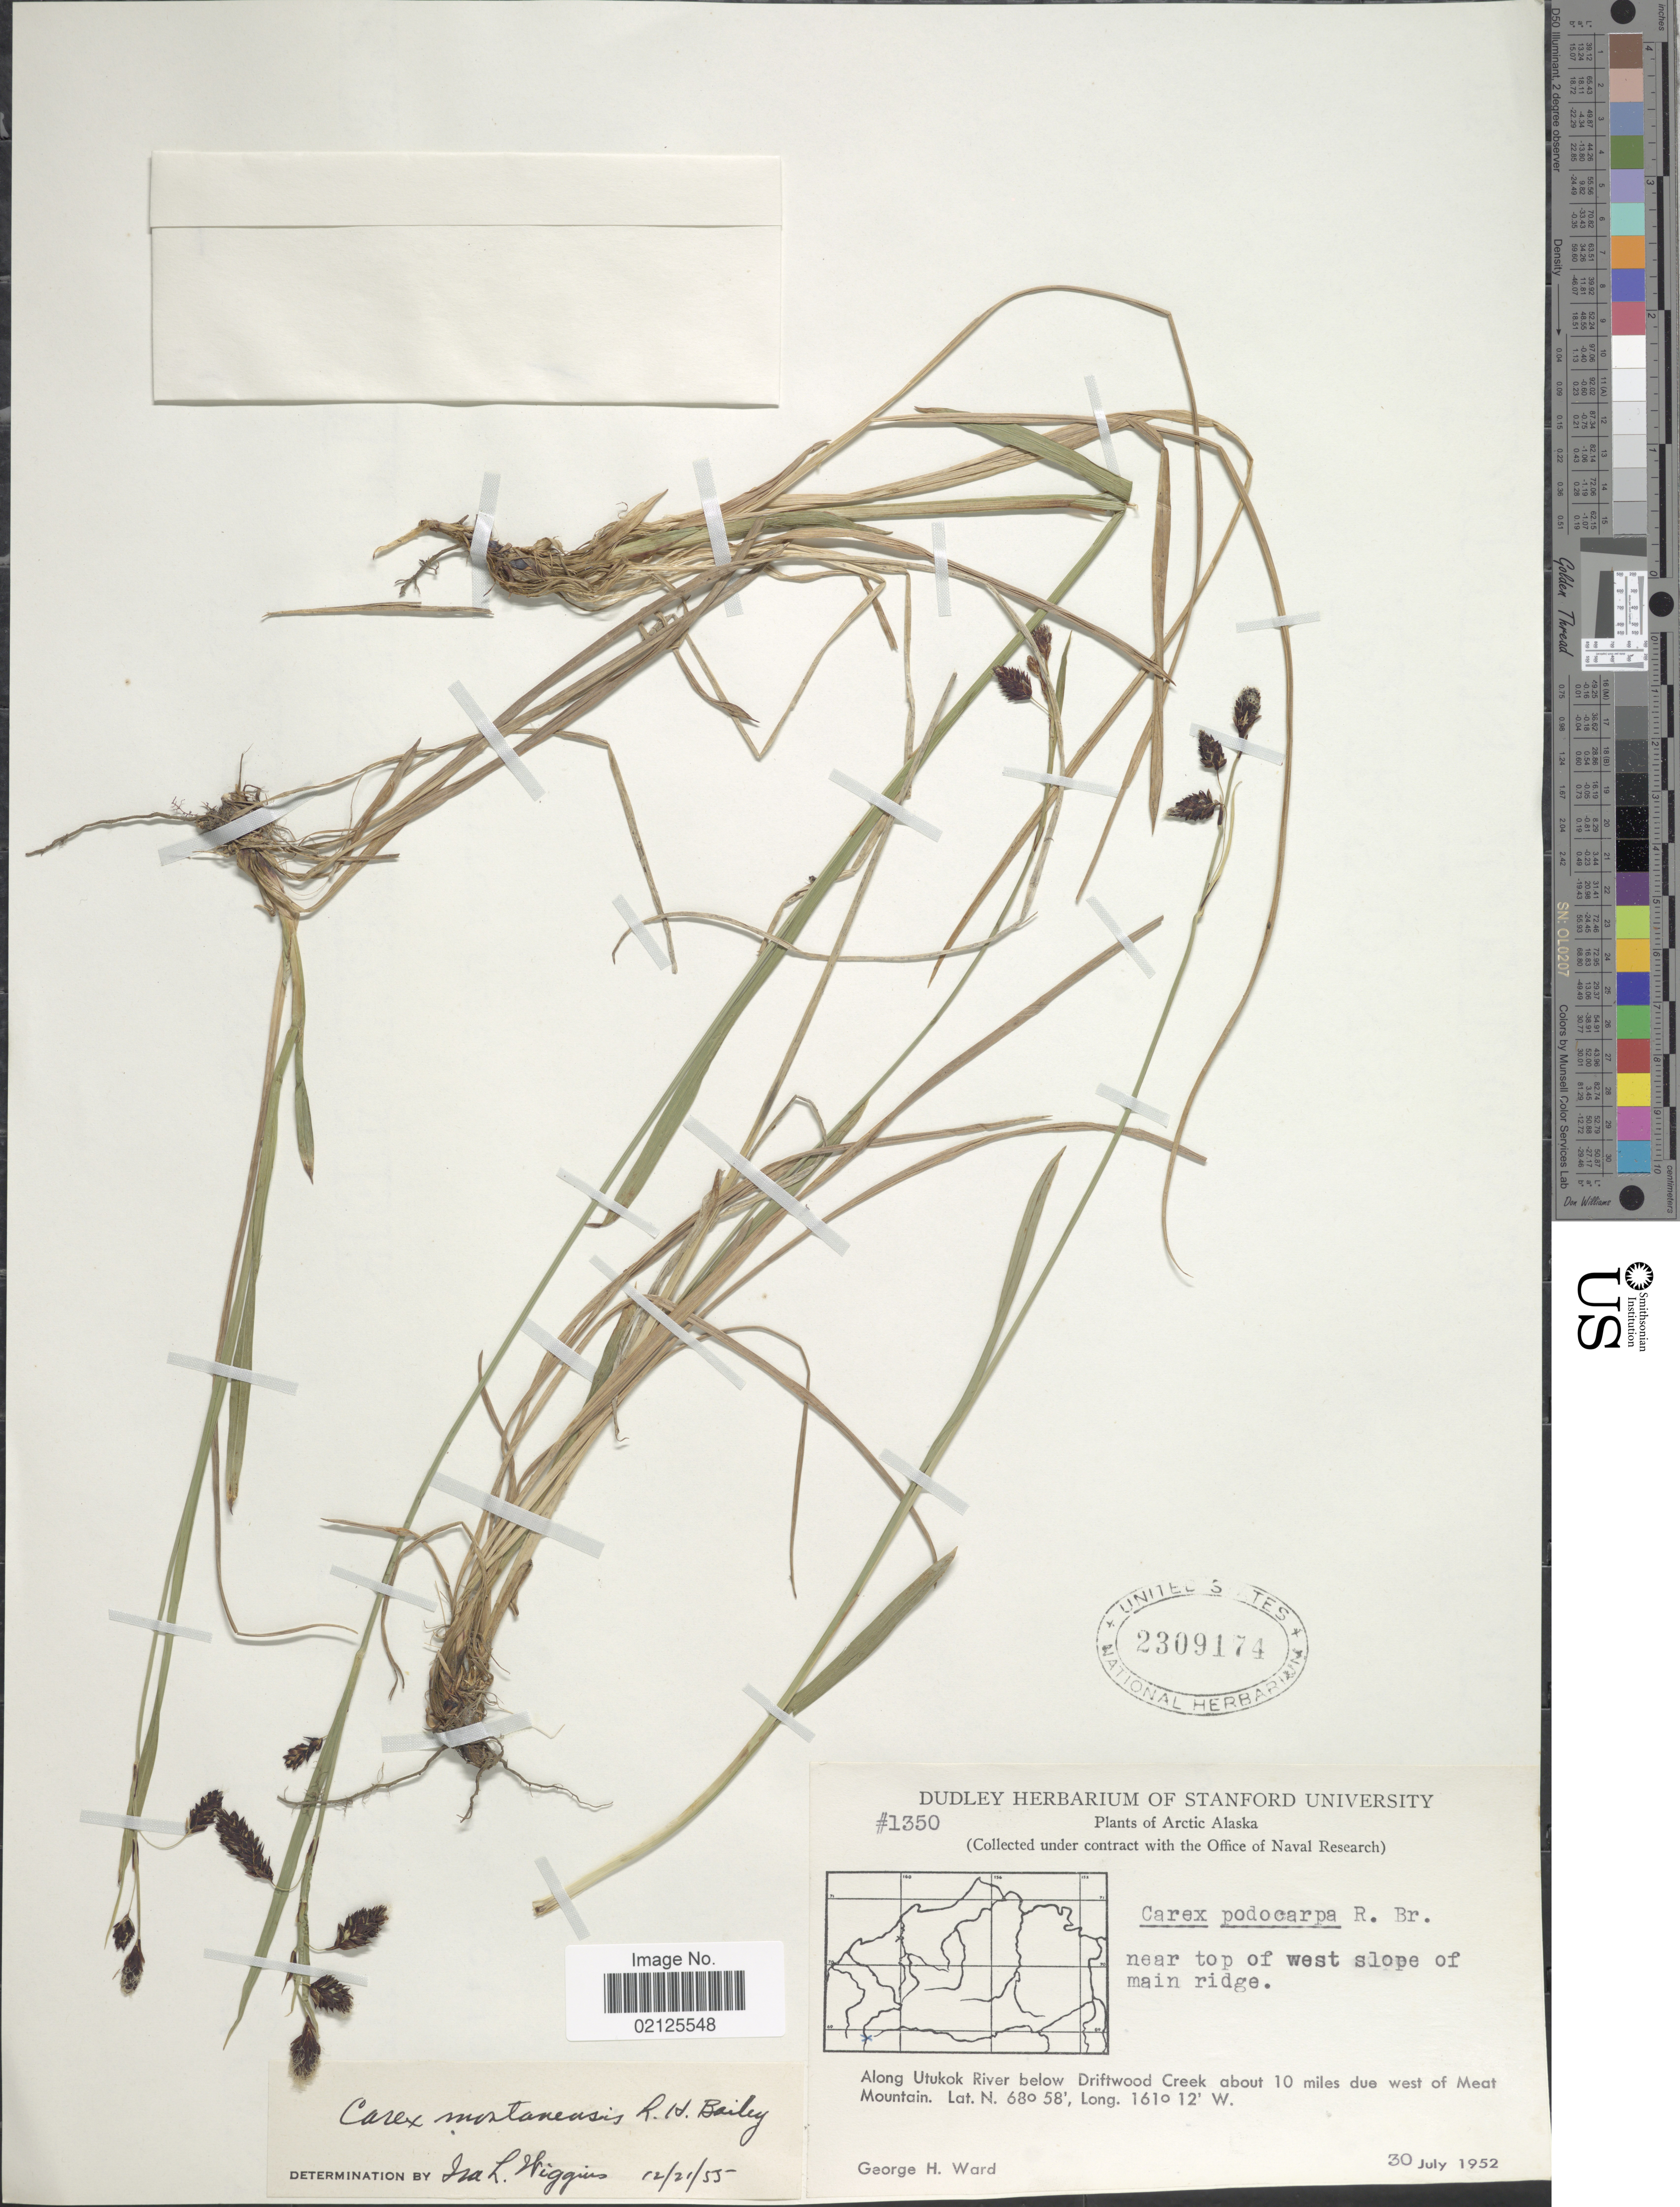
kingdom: Plantae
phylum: Tracheophyta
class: Liliopsida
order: Poales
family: Cyperaceae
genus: Carex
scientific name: Carex podocarpa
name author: R. Br.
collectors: G. H. Ward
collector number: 1350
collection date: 1952-07-30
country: United States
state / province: Alaska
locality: Arctic Alaska, near top of west slope of main ridge. Along Utukok River below Driftwood Creek about 10 miles due west of Meat Mountain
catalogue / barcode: US 2309174